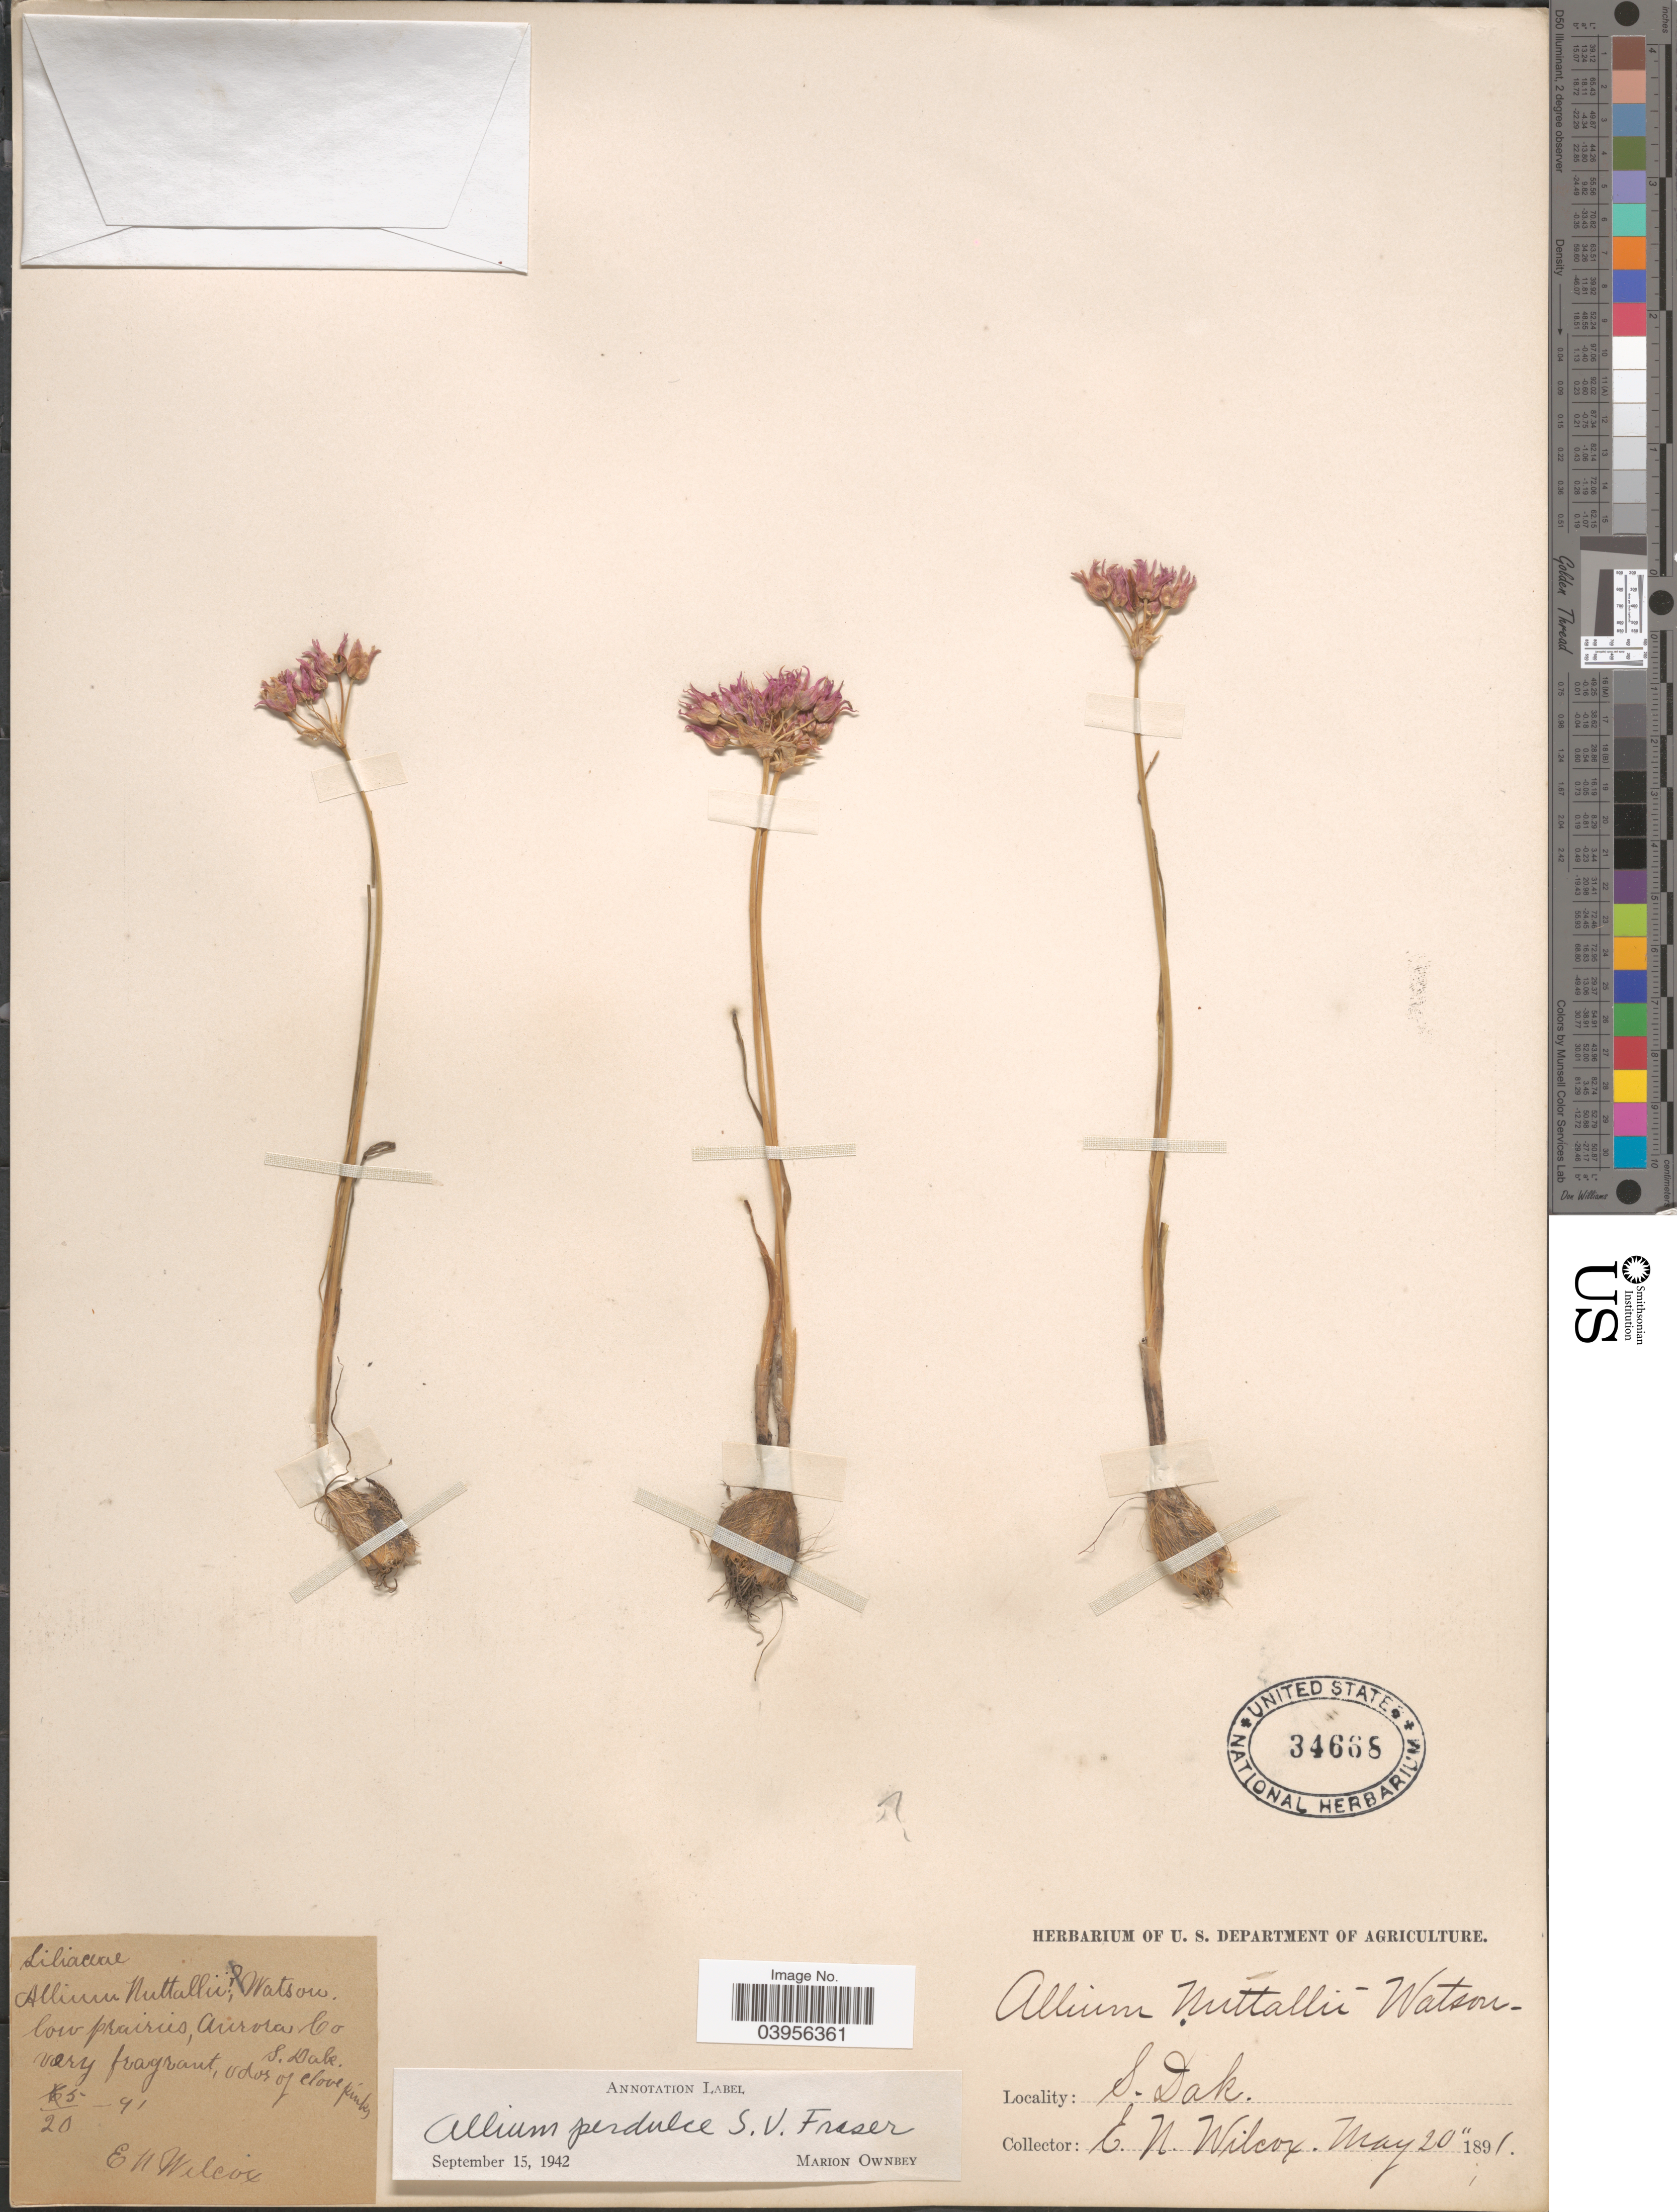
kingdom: Plantae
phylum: Tracheophyta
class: Liliopsida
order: Asparagales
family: Amaryllidaceae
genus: Allium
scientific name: Allium perdulce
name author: S.V. Fraser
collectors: E. Wilcox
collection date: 1891-05-20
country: United States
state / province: South Dakota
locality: Aurora Co.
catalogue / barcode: US 34668